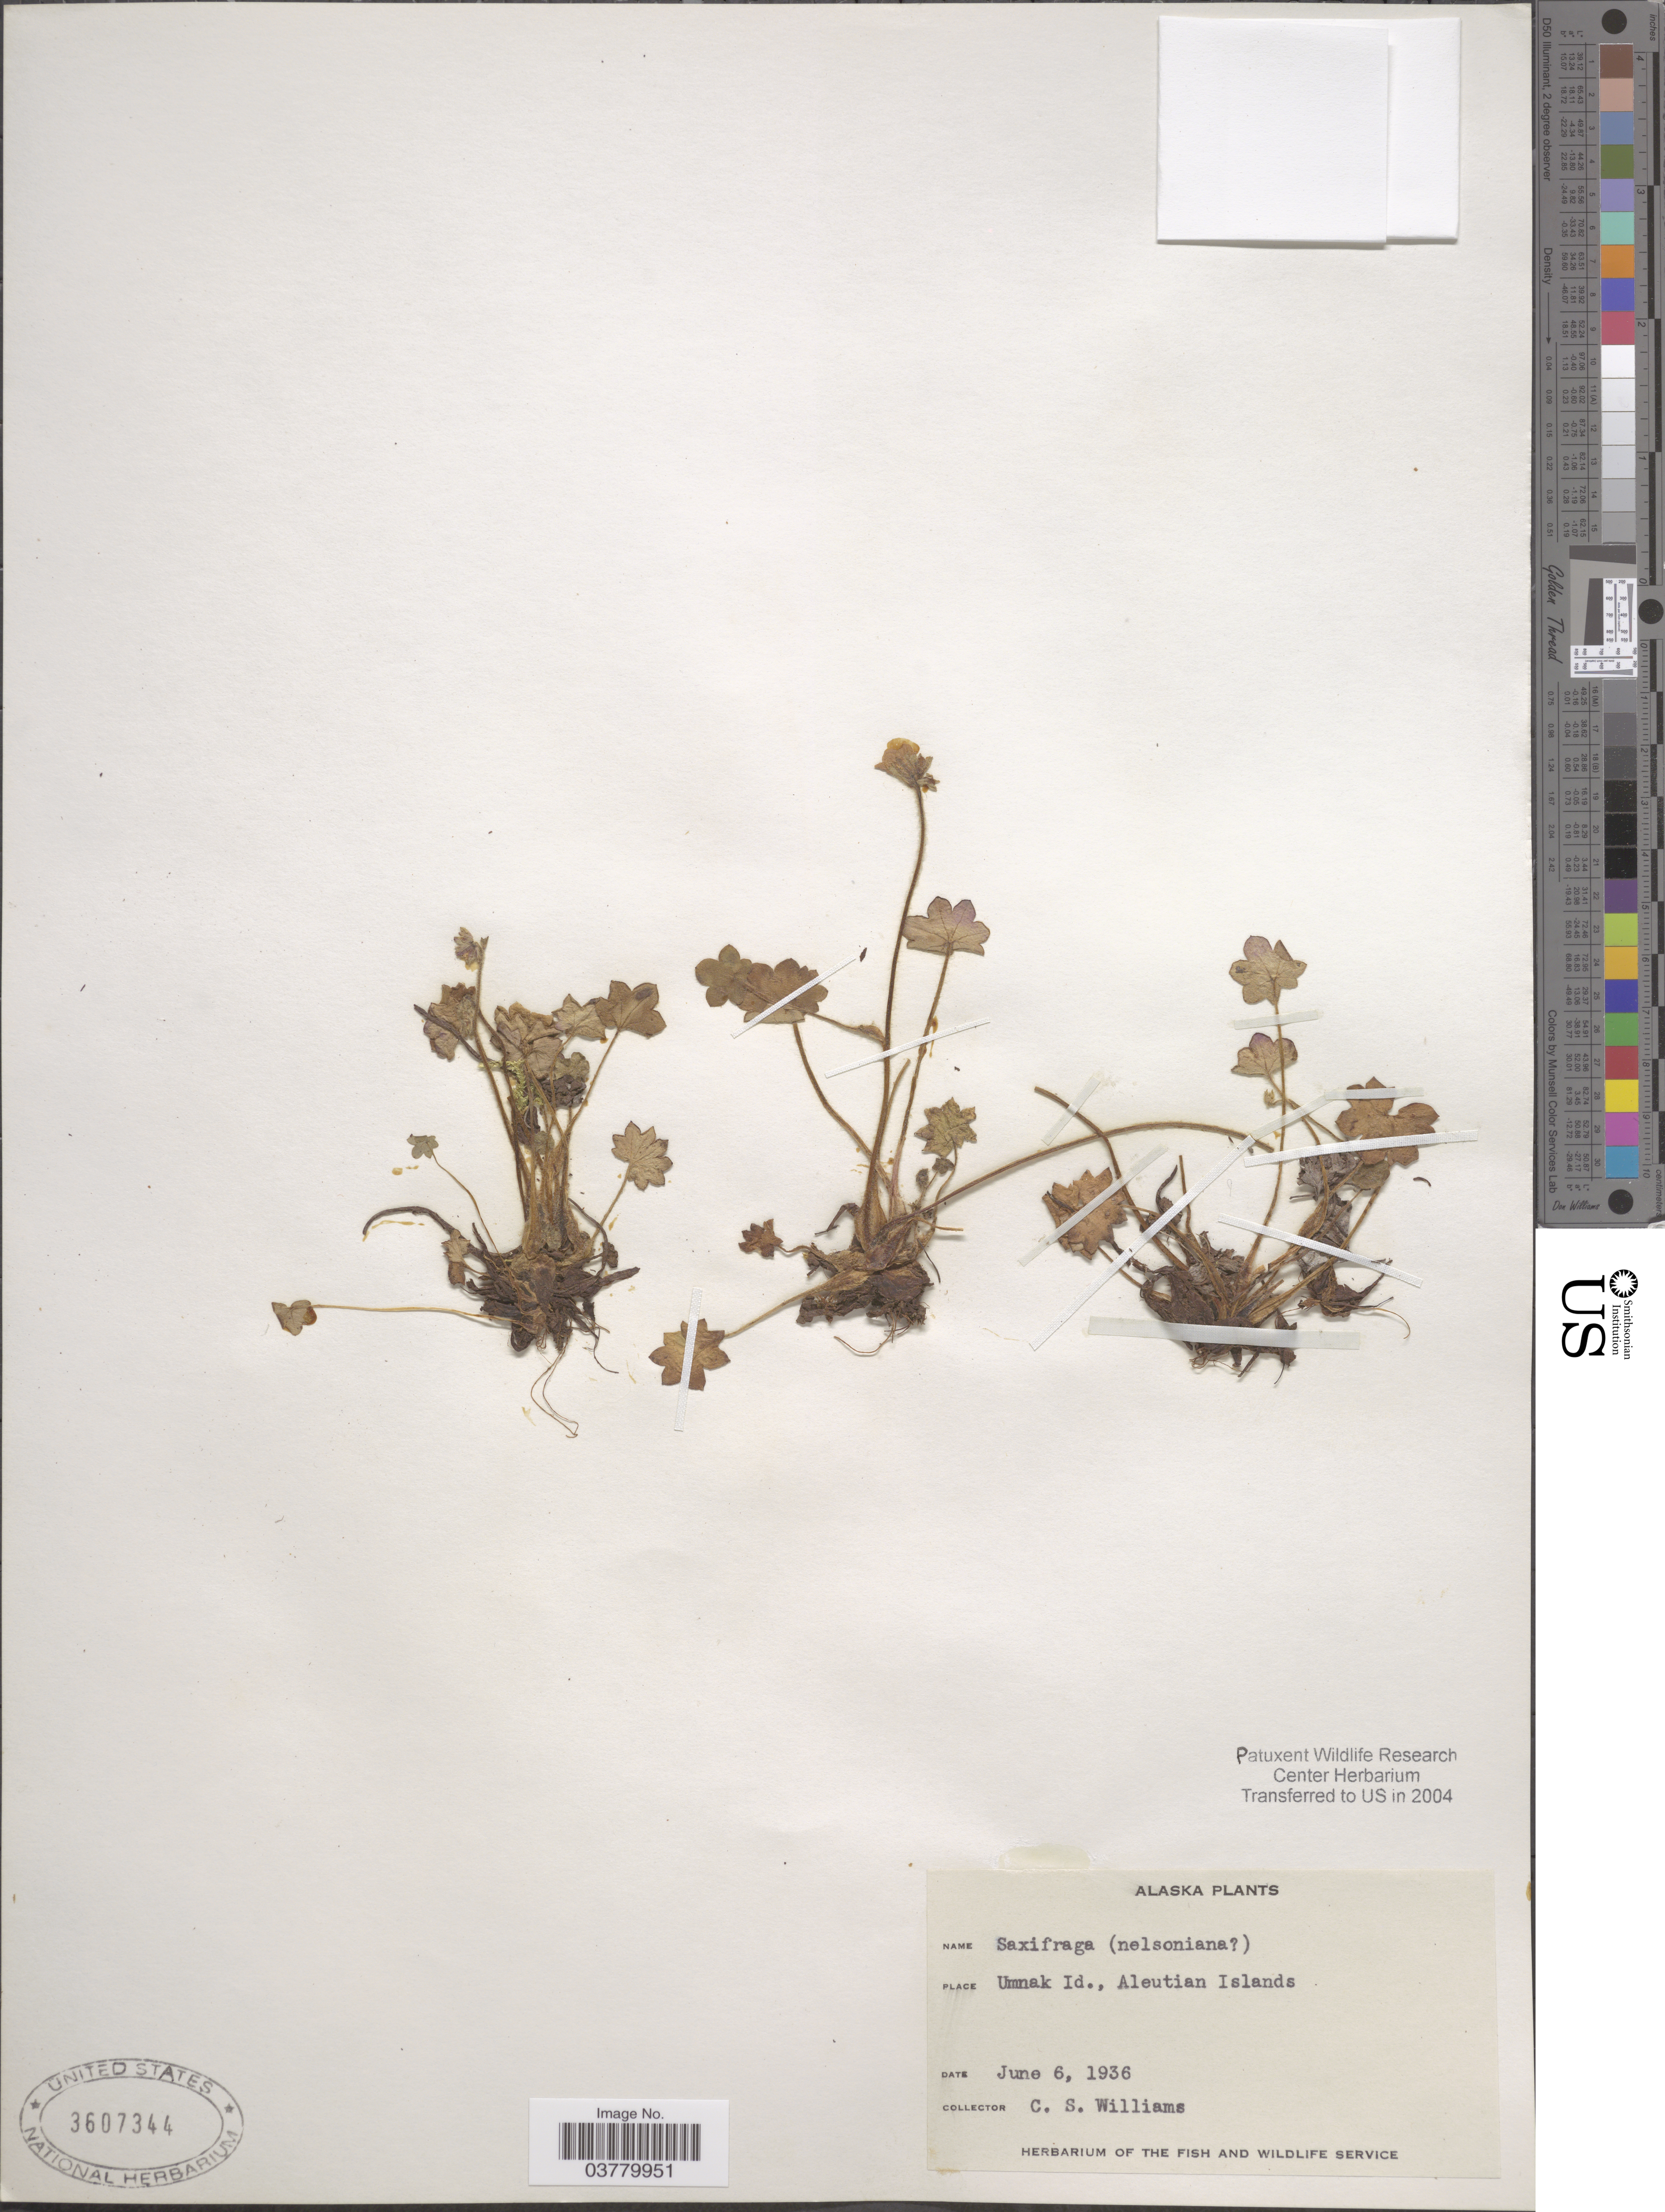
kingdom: Plantae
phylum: Tracheophyta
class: Magnoliopsida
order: Saxifragales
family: Saxifragaceae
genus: Micranthes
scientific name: Micranthes nelsoniana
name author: (D. Don) Small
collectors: C. Williams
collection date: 1936-06-06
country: United States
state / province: Alaska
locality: Umnak Id., Aleutian Islands.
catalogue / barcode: US 3607344